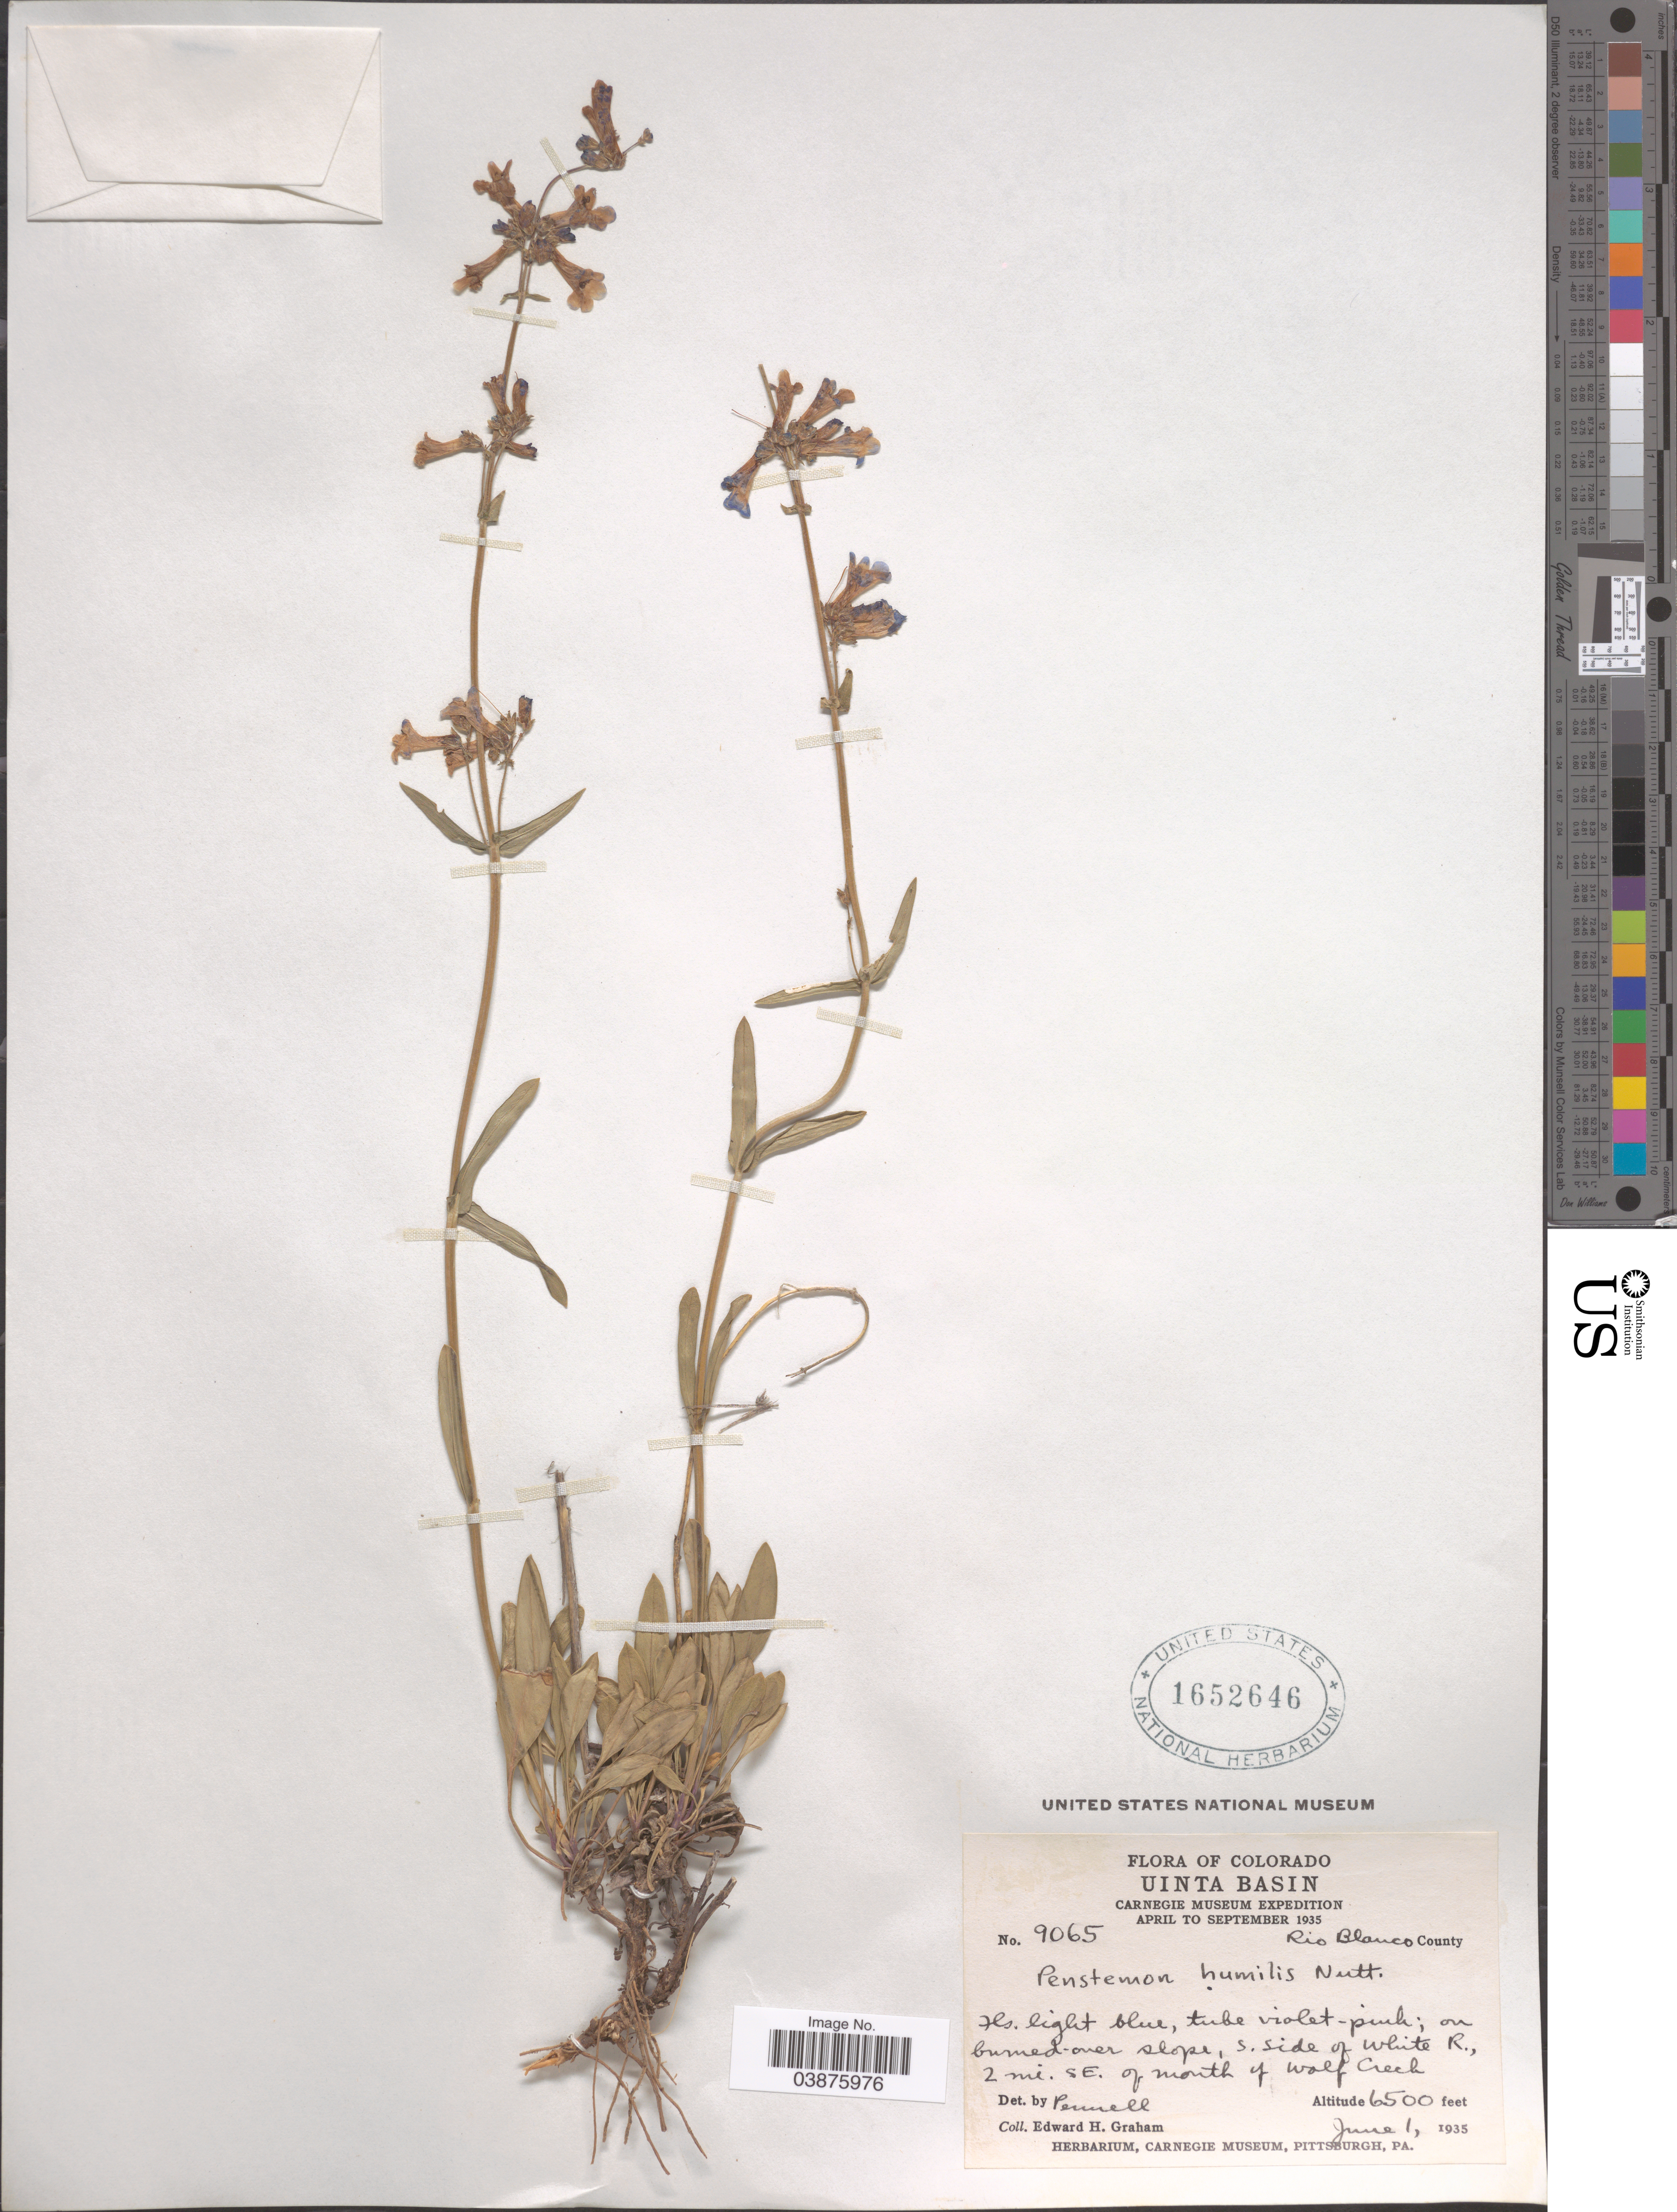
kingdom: Plantae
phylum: Tracheophyta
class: Magnoliopsida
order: Lamiales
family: Plantaginaceae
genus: Penstemon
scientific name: Penstemon humilis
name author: Nutt. ex A. Gray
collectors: E. H. Graham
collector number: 9065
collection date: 1935-06-01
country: United States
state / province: Colorado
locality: Uinta Basin. Rio Blanco County. S. side of White R., 2 mi. SE. of mouth of Wolf Creek.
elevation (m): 1981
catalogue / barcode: US 1652646